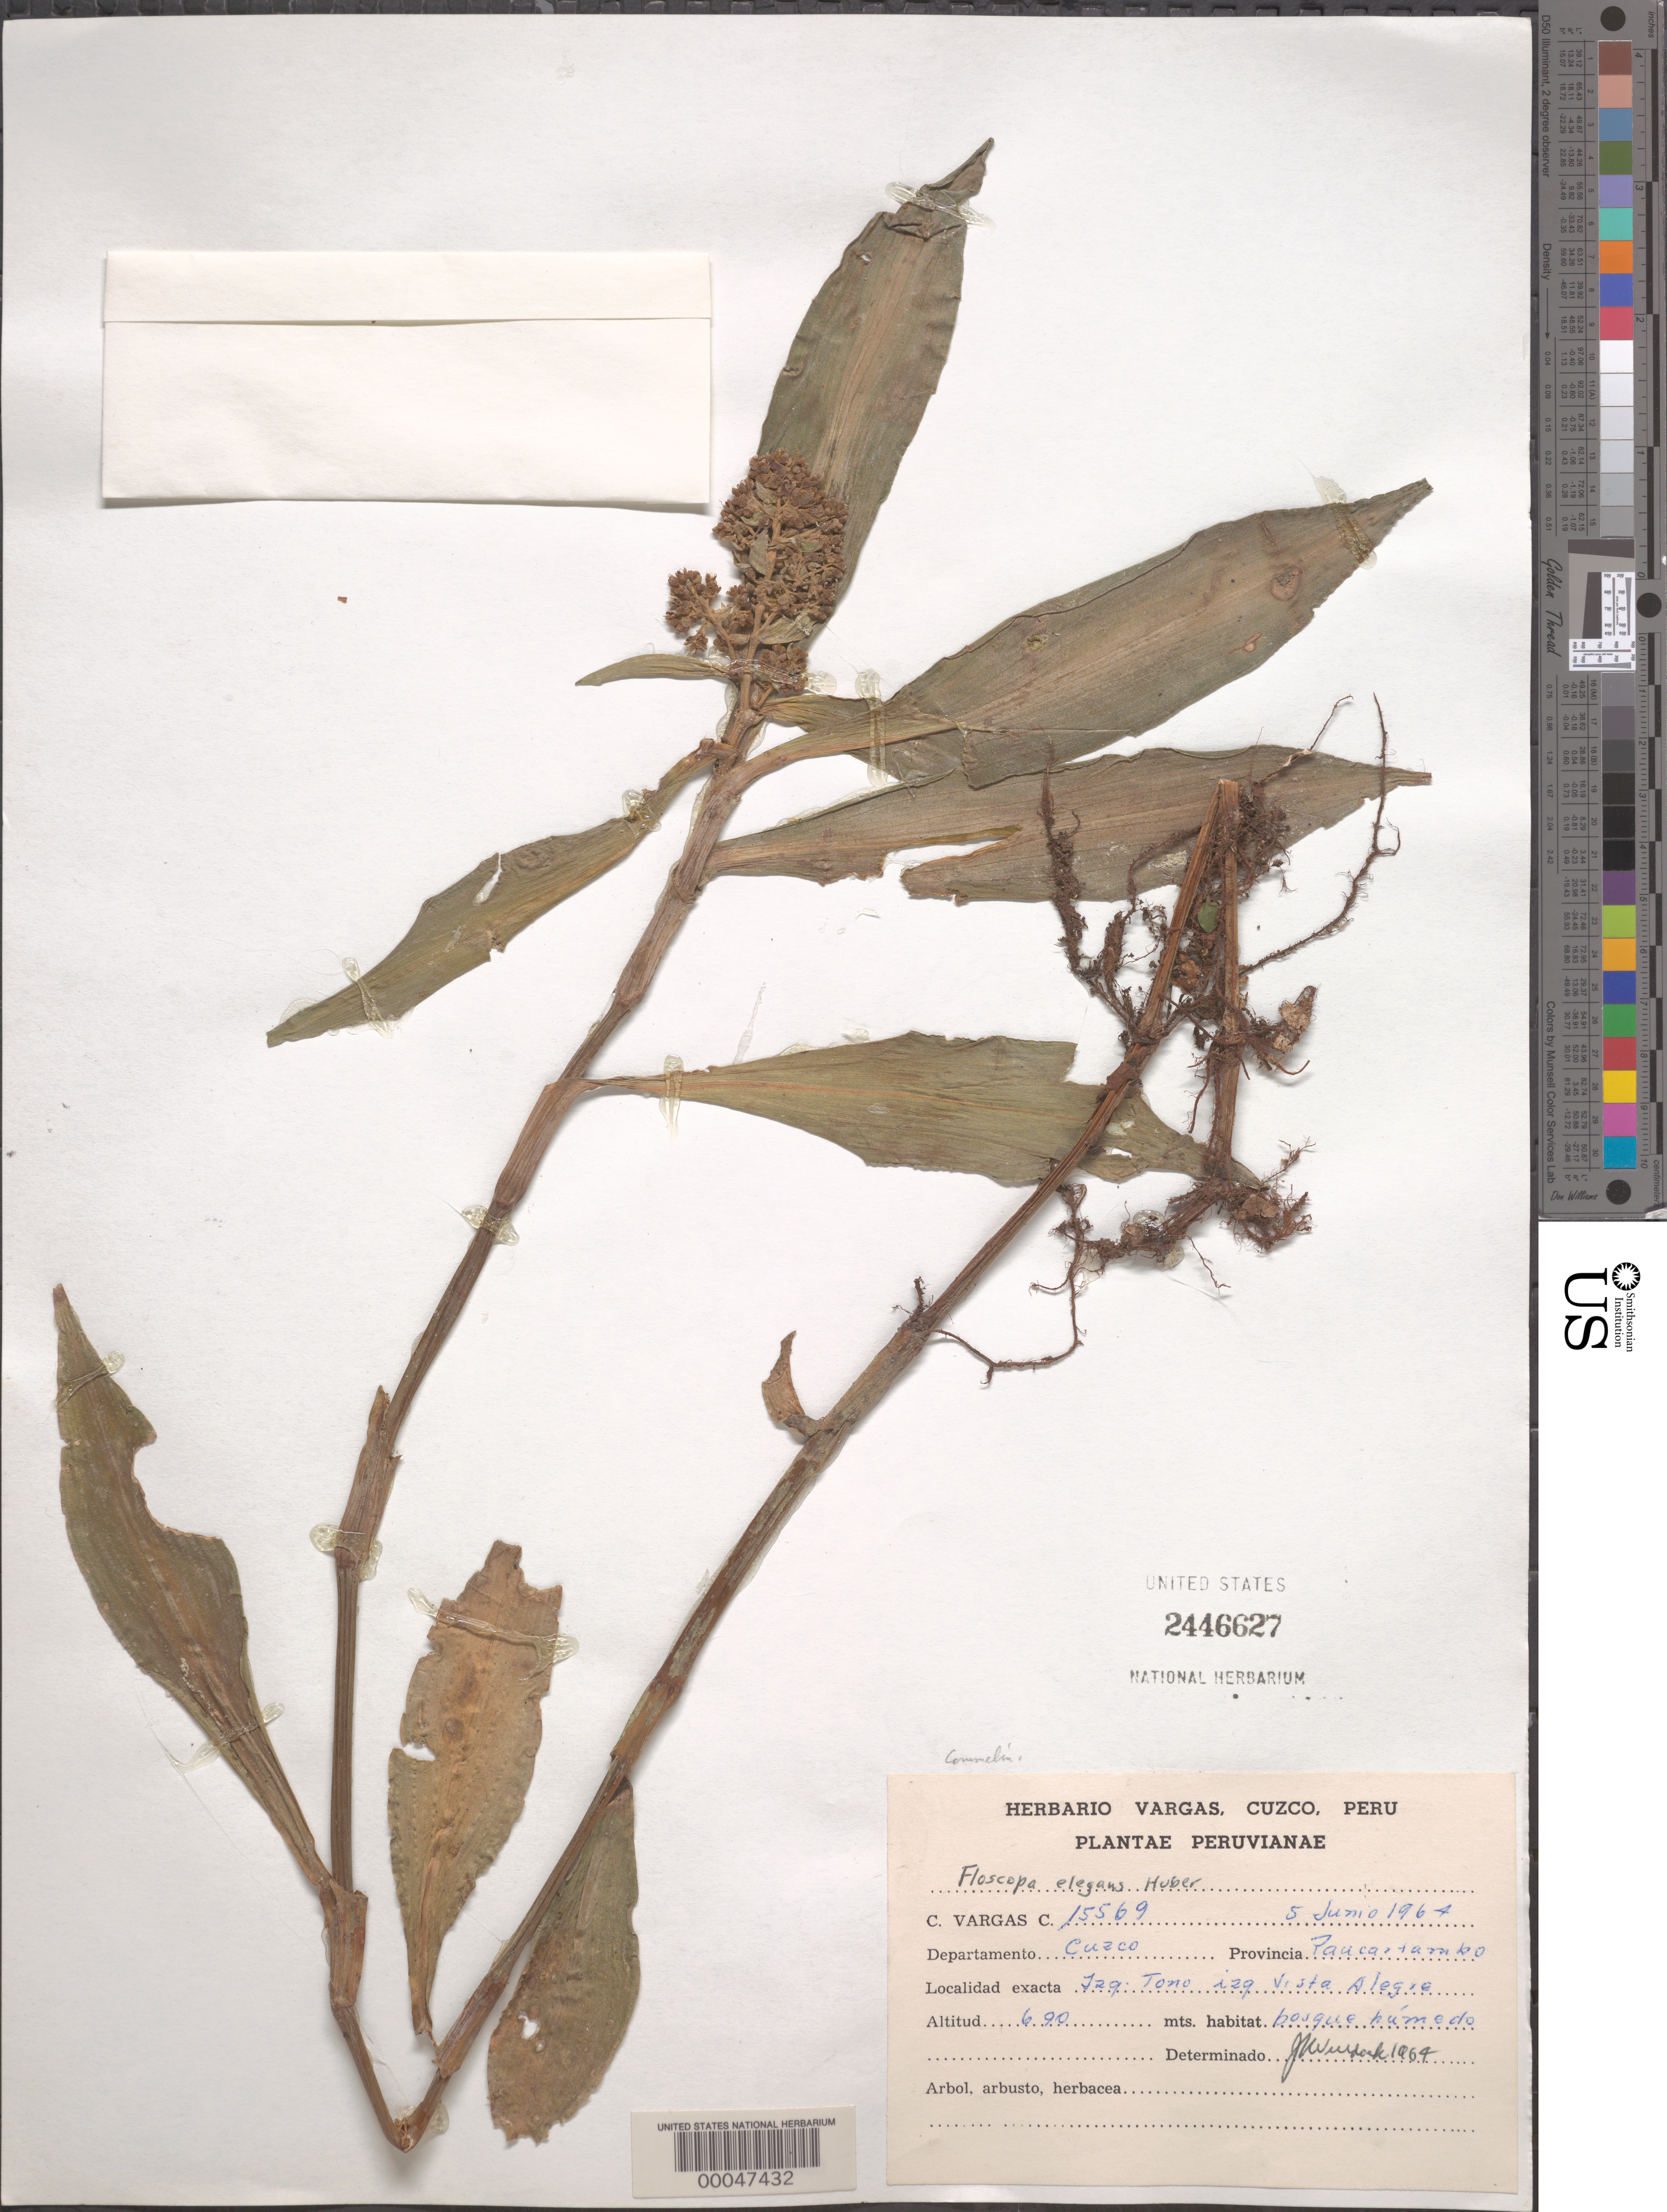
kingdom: Plantae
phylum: Tracheophyta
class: Liliopsida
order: Commelinales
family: Commelinaceae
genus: Floscopa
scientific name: Floscopa elegans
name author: Huber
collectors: C. Vargas Calderón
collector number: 15569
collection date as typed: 05 Jun 1964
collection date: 1964-06-05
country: Peru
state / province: Cusco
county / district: Paucartambo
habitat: Moist forest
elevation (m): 690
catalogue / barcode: US 2446627